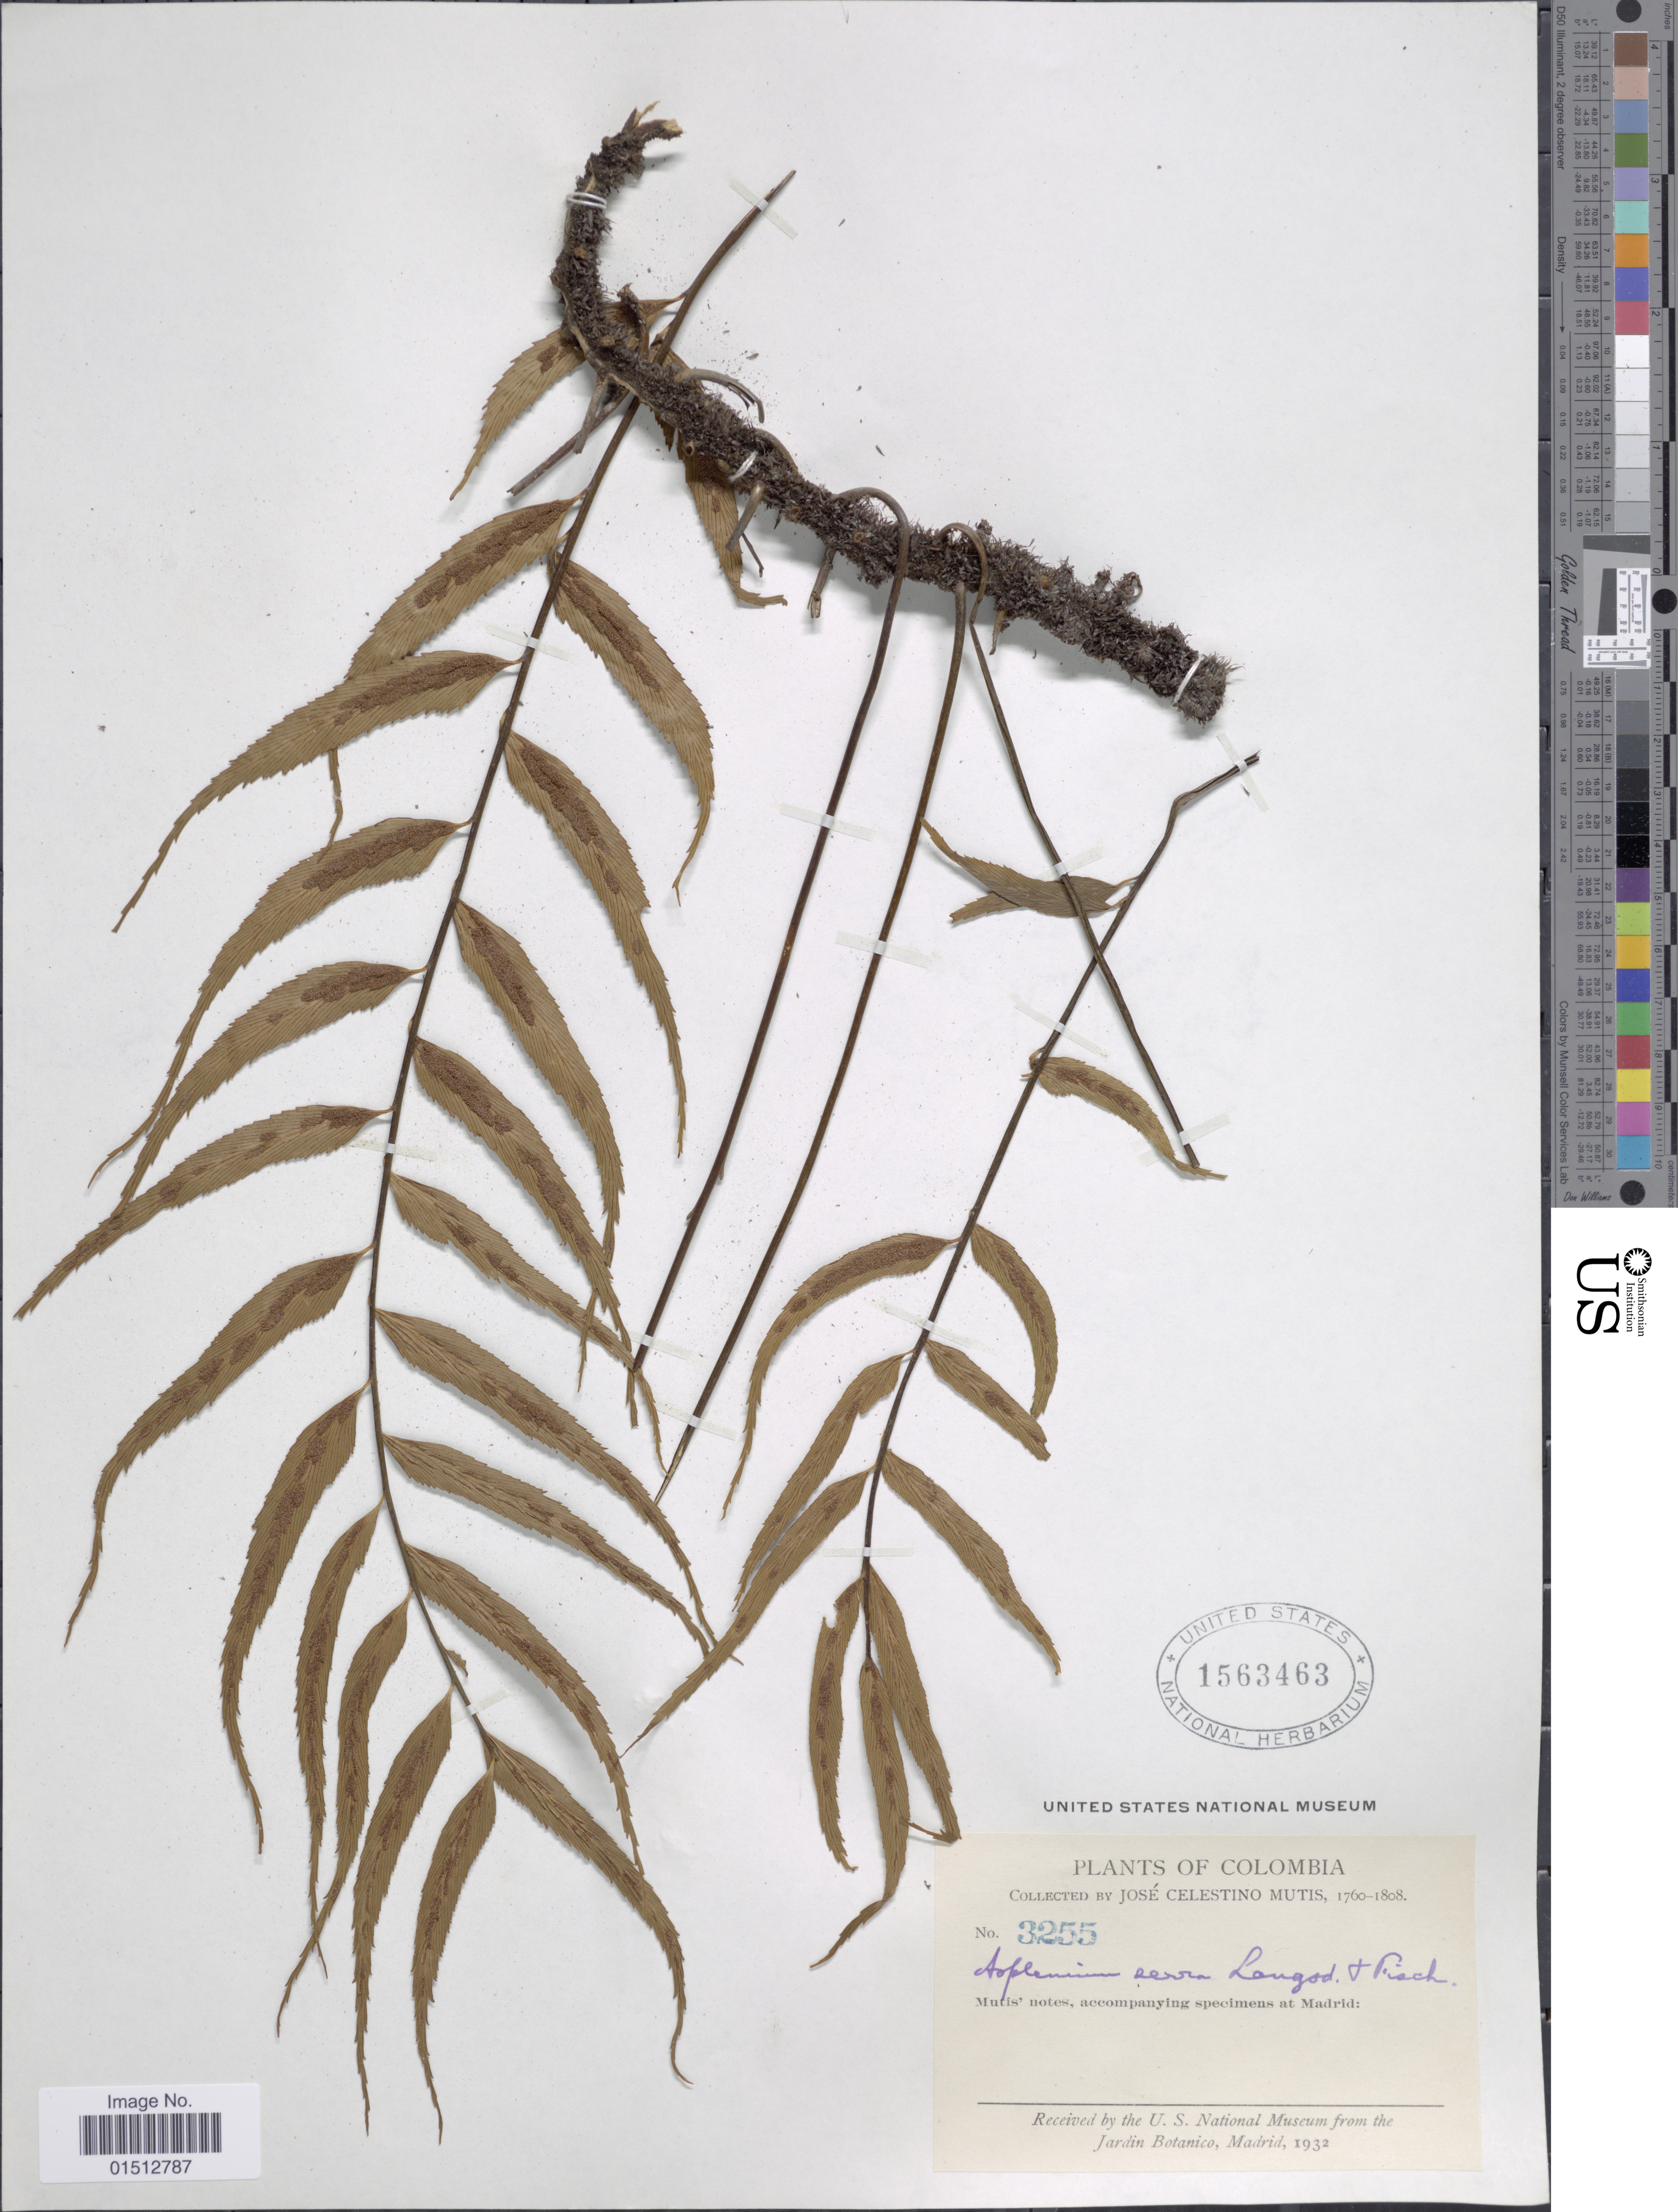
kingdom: Plantae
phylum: Tracheophyta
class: Polypodiopsida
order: Polypodiales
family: Aspleniaceae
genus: Asplenium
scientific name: Asplenium serra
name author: Langsd. & Fisch.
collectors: J. C. B. Mutis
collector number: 3255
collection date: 1760/1808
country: Colombia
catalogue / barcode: US 1563463